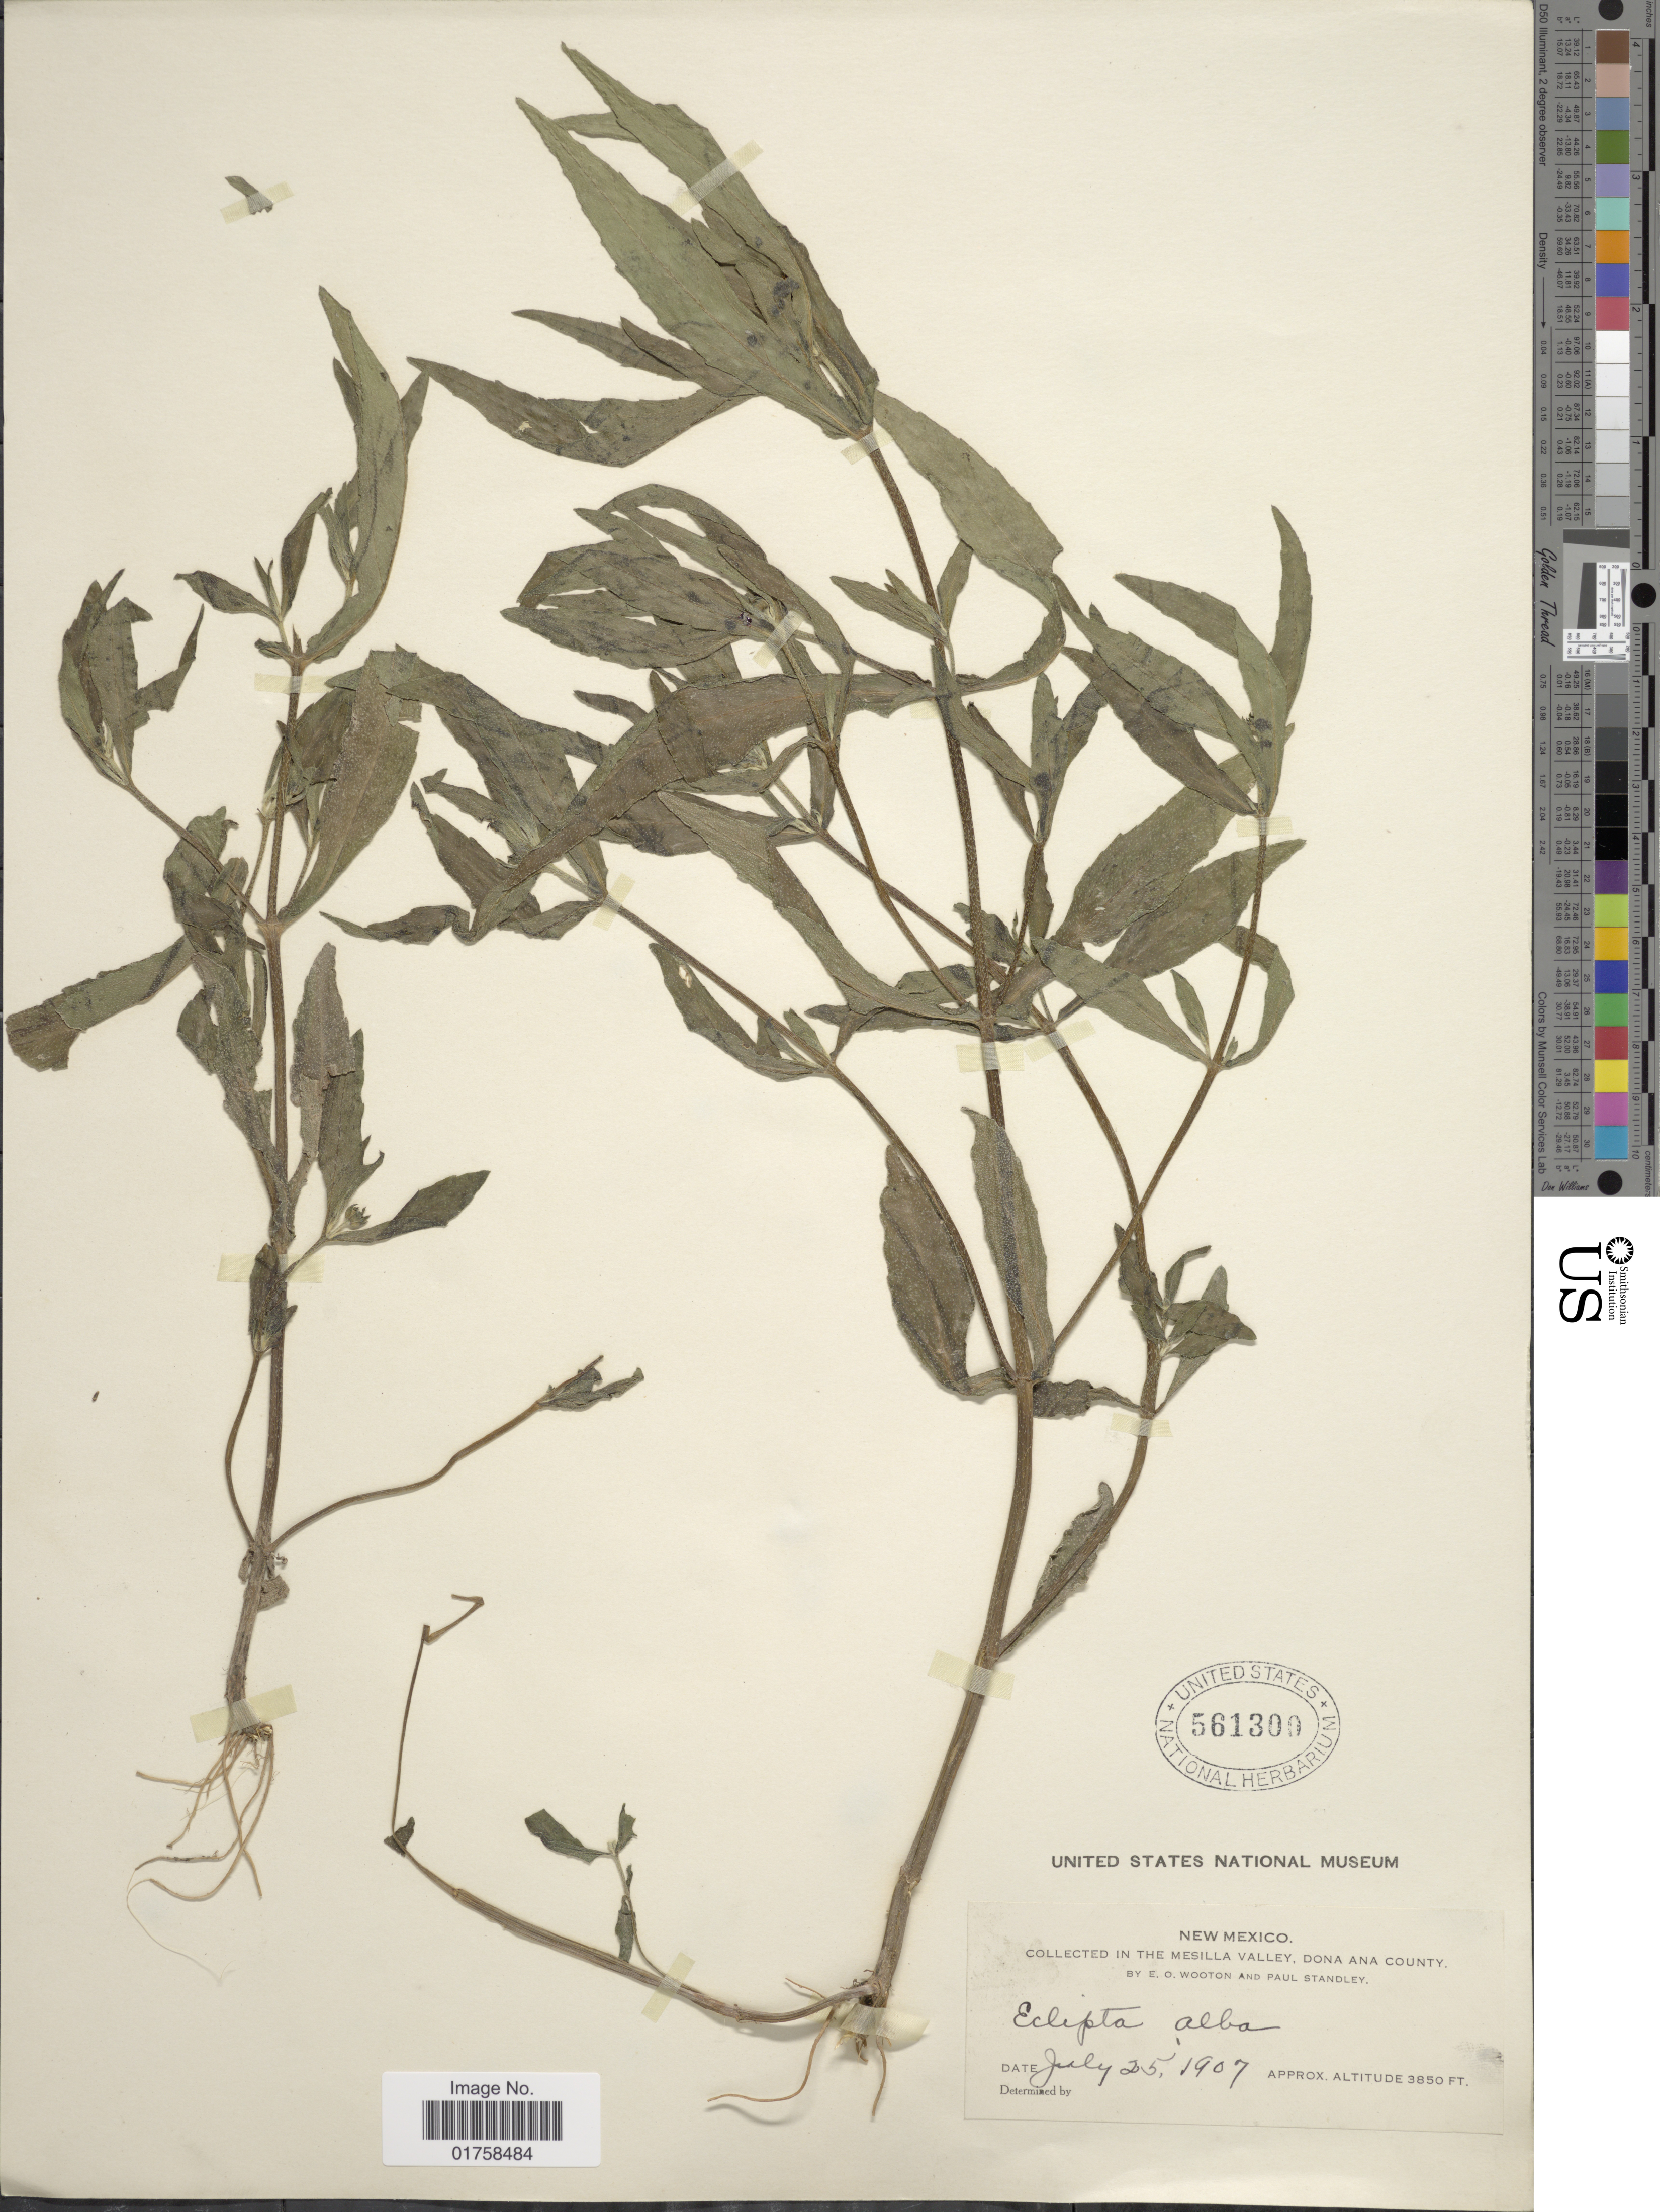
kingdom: Plantae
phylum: Tracheophyta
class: Magnoliopsida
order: Asterales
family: Asteraceae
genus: Eclipta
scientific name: Eclipta alba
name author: (L.) Hassk.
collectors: E. O. Wooton & P. C. Standley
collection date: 1907-07-25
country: United States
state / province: New Mexico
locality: New Mexico. In the Mesilla Valley, Dona Ana County.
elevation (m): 1173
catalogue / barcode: US 561300